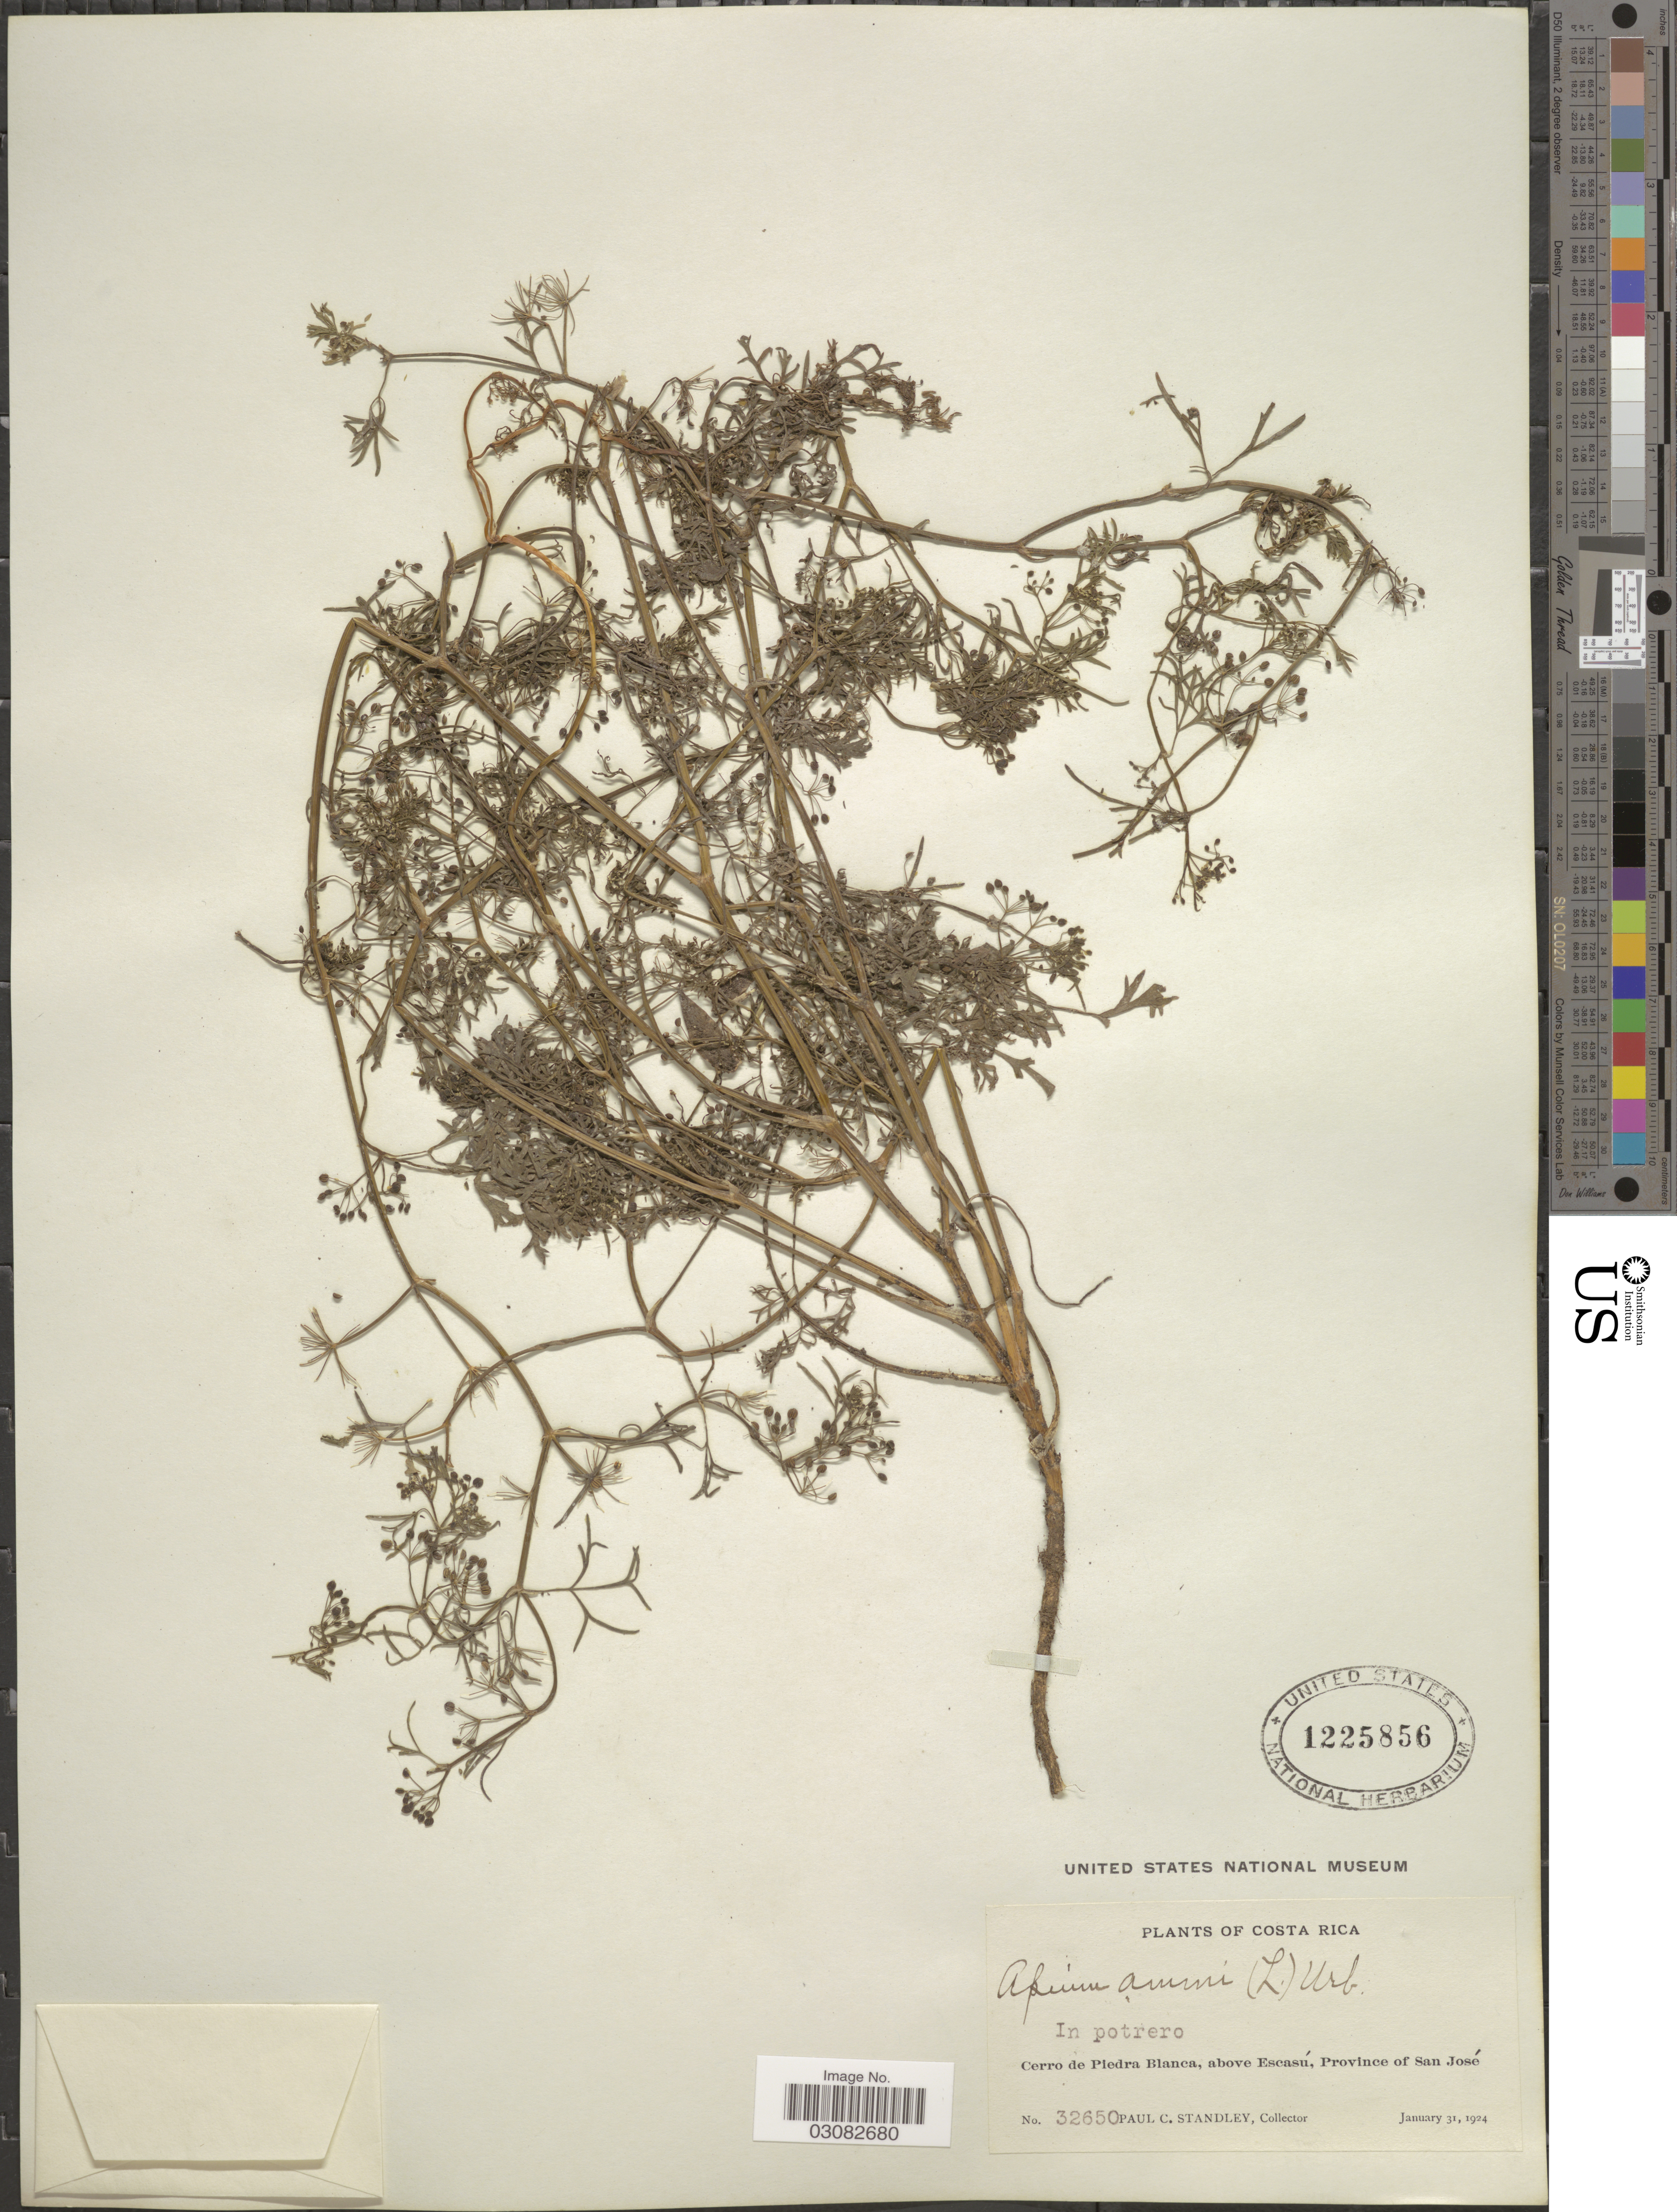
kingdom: Plantae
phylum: Tracheophyta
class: Magnoliopsida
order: Apiales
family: Apiaceae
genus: Apium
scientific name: Apium ammi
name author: (Jacq.) Urb.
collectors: P. C. Standley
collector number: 32650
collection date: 1924-01-31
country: Costa Rica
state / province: San José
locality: Cerro de Piedra Blanca, above Escasú.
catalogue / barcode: US 1225856